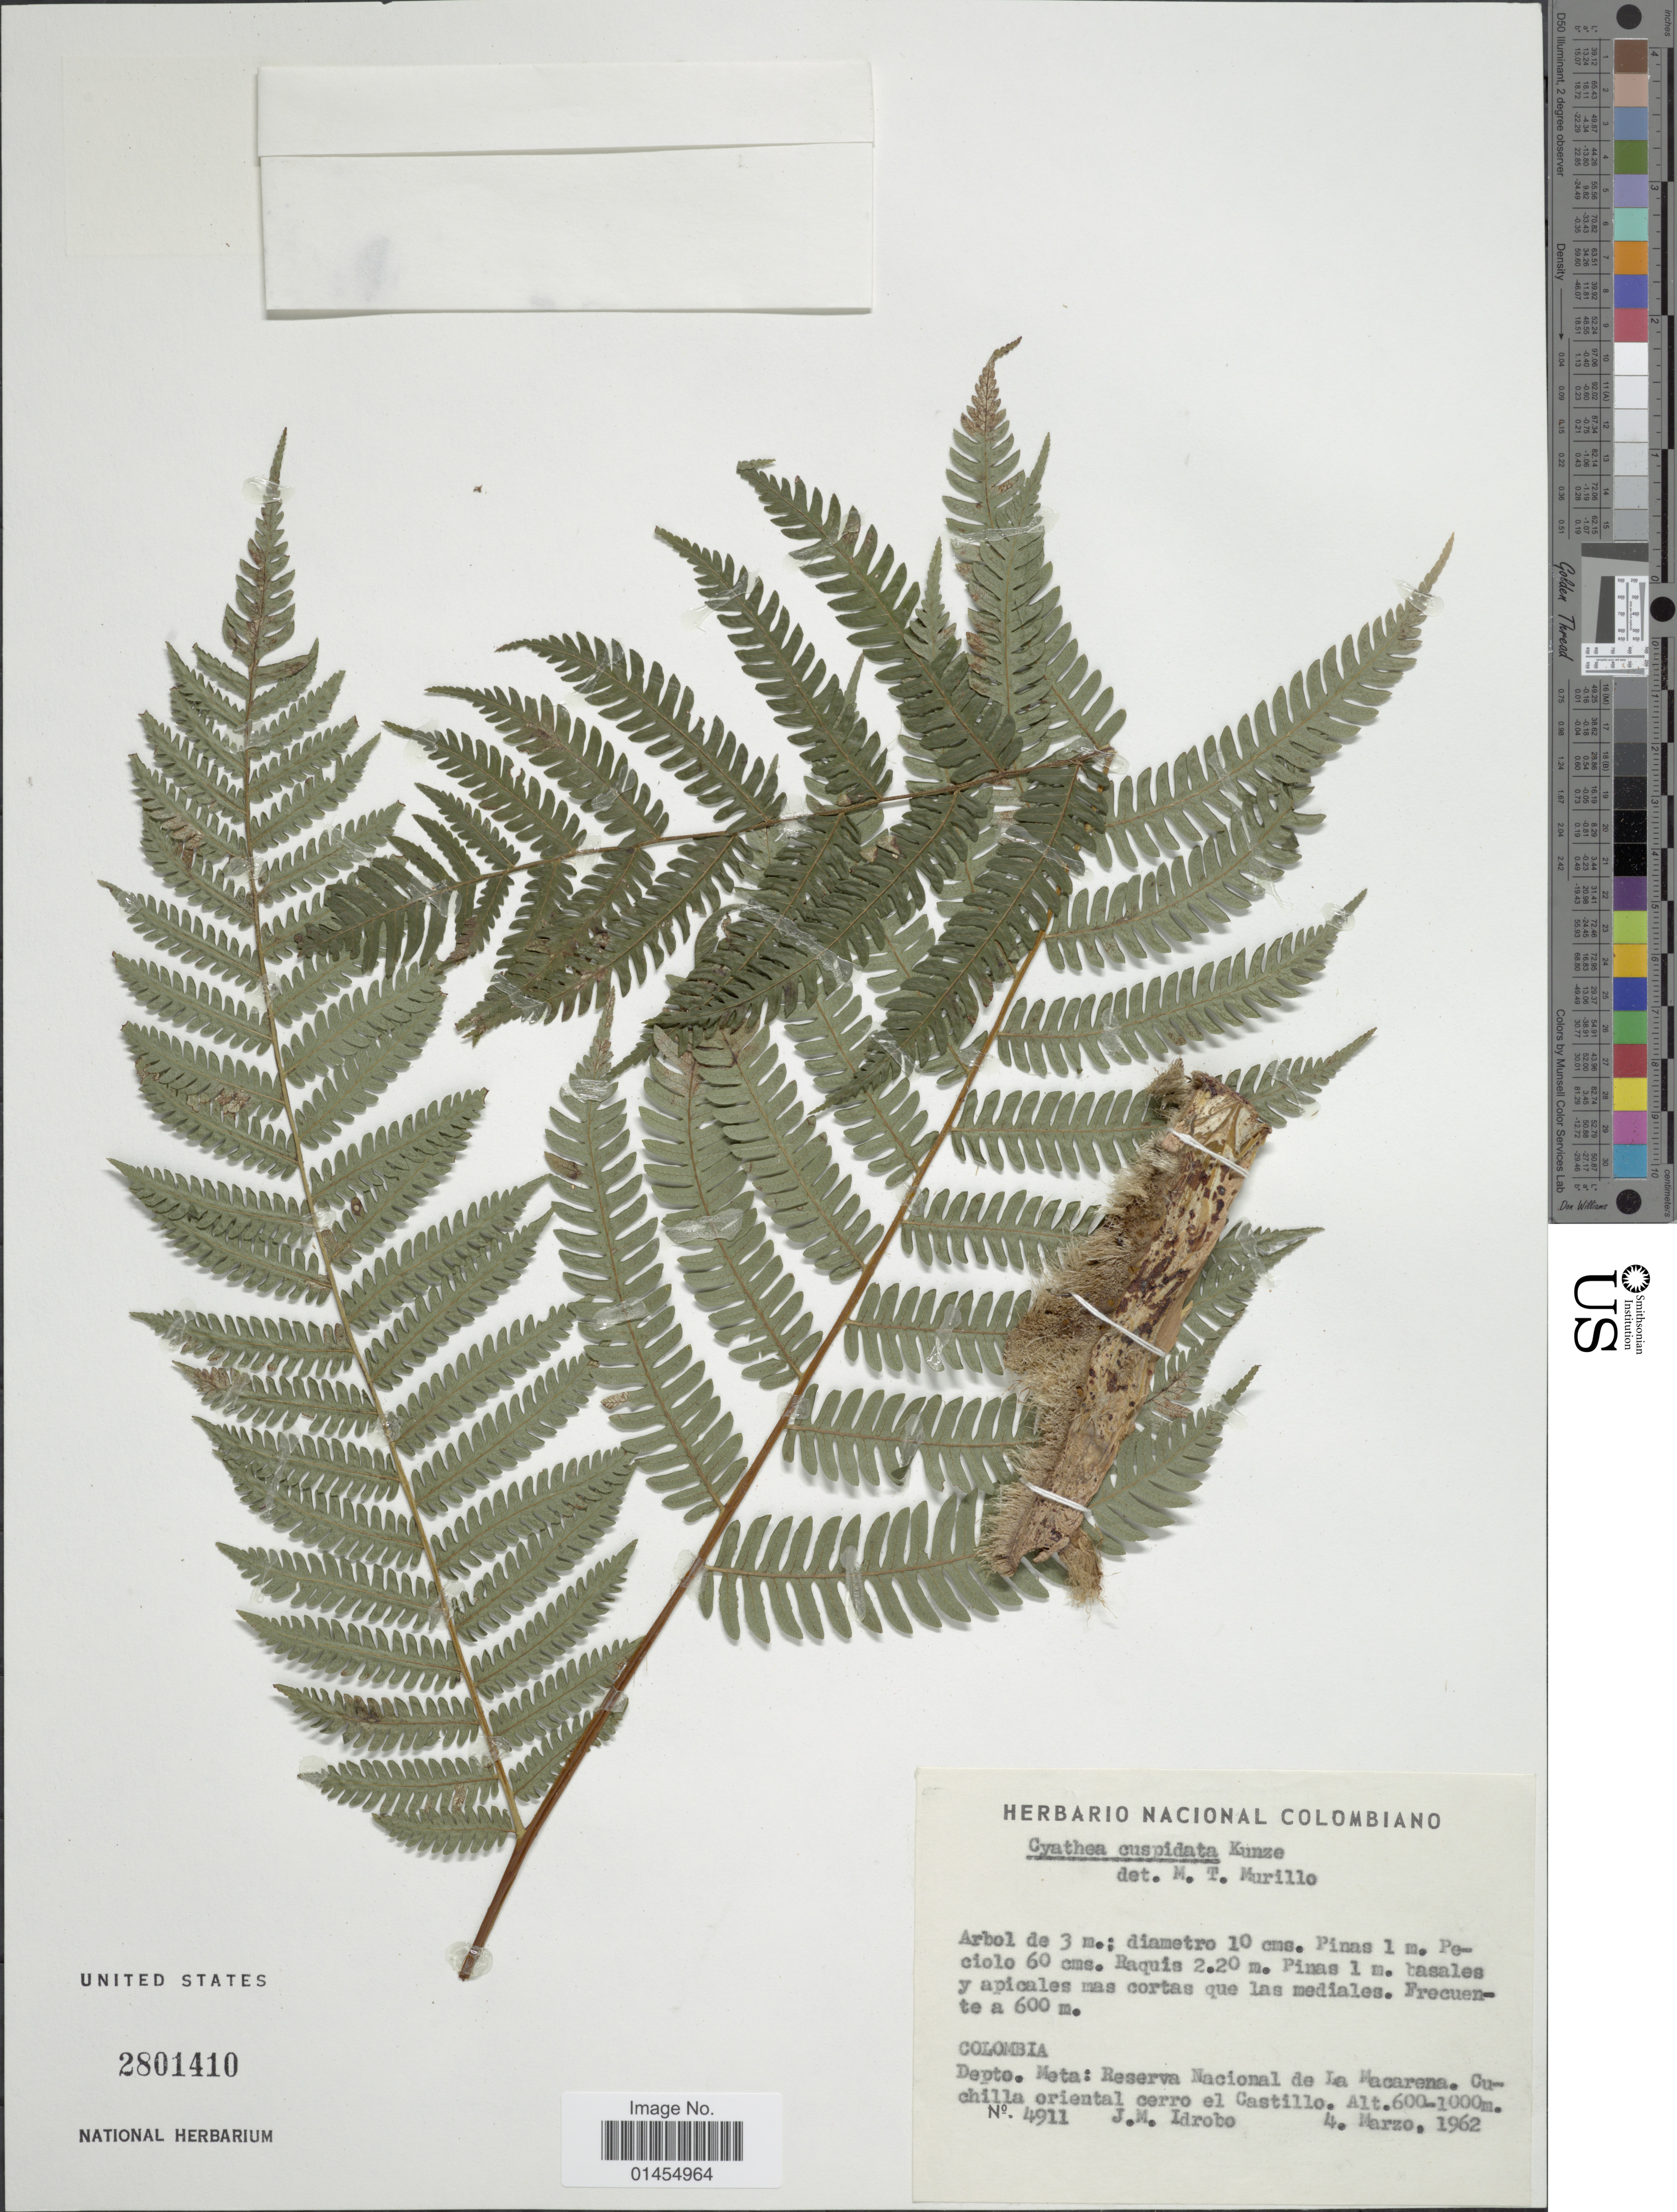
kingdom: Plantae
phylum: Tracheophyta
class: Polypodiopsida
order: Cyatheales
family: Cyatheaceae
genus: Alsophila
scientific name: Alsophila cuspidata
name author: (Kunze) D.S. Conant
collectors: J. M. Idrobo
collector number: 4911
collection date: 1962-03-04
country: Colombia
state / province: Meta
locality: Reserva Nacional de La Macarena. Cuchilla oriental cerro el Castillo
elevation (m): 600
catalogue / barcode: US 2801410